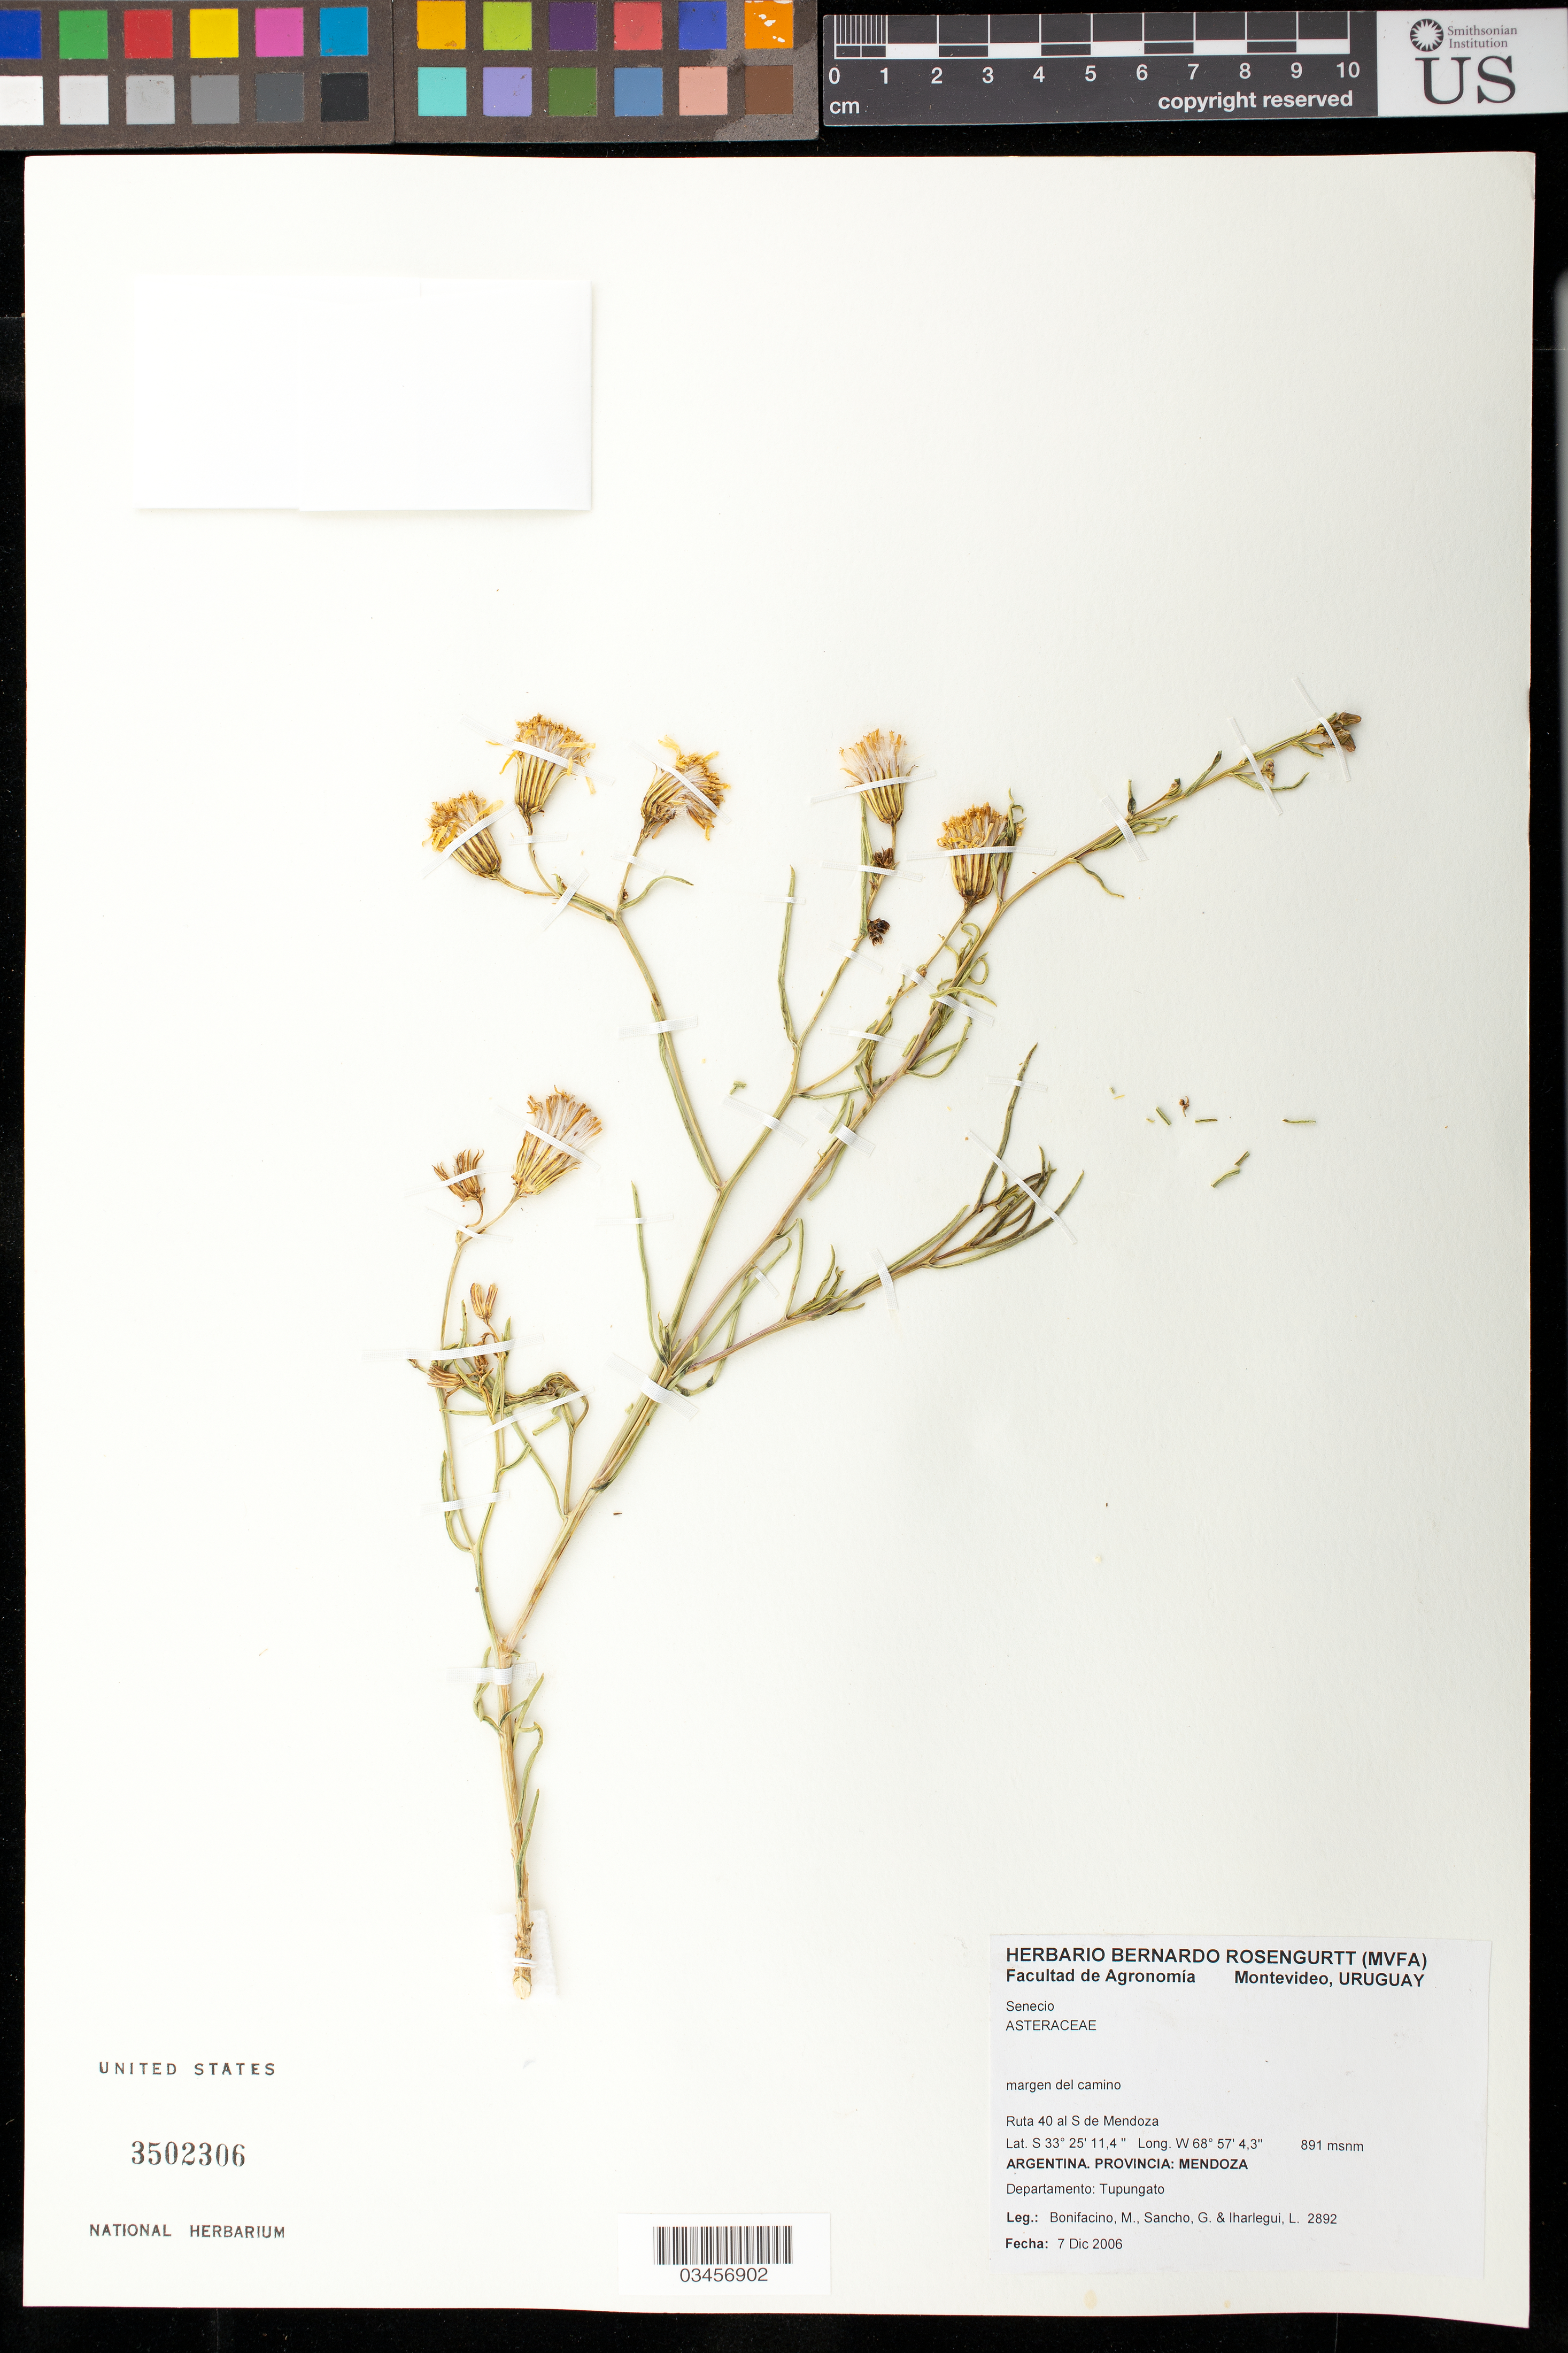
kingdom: Plantae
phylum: Tracheophyta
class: Magnoliopsida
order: Asterales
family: Asteraceae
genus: Senecio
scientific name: Senecio sp.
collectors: M. Bonifacino, G. Sancho & L. Iharlegui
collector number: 2892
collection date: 2006-12-07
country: Argentina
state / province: Mendoza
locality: Departamento Tupungato. Ruta 40 al S de Mendoza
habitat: Margen del camino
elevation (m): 891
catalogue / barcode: US 3502306